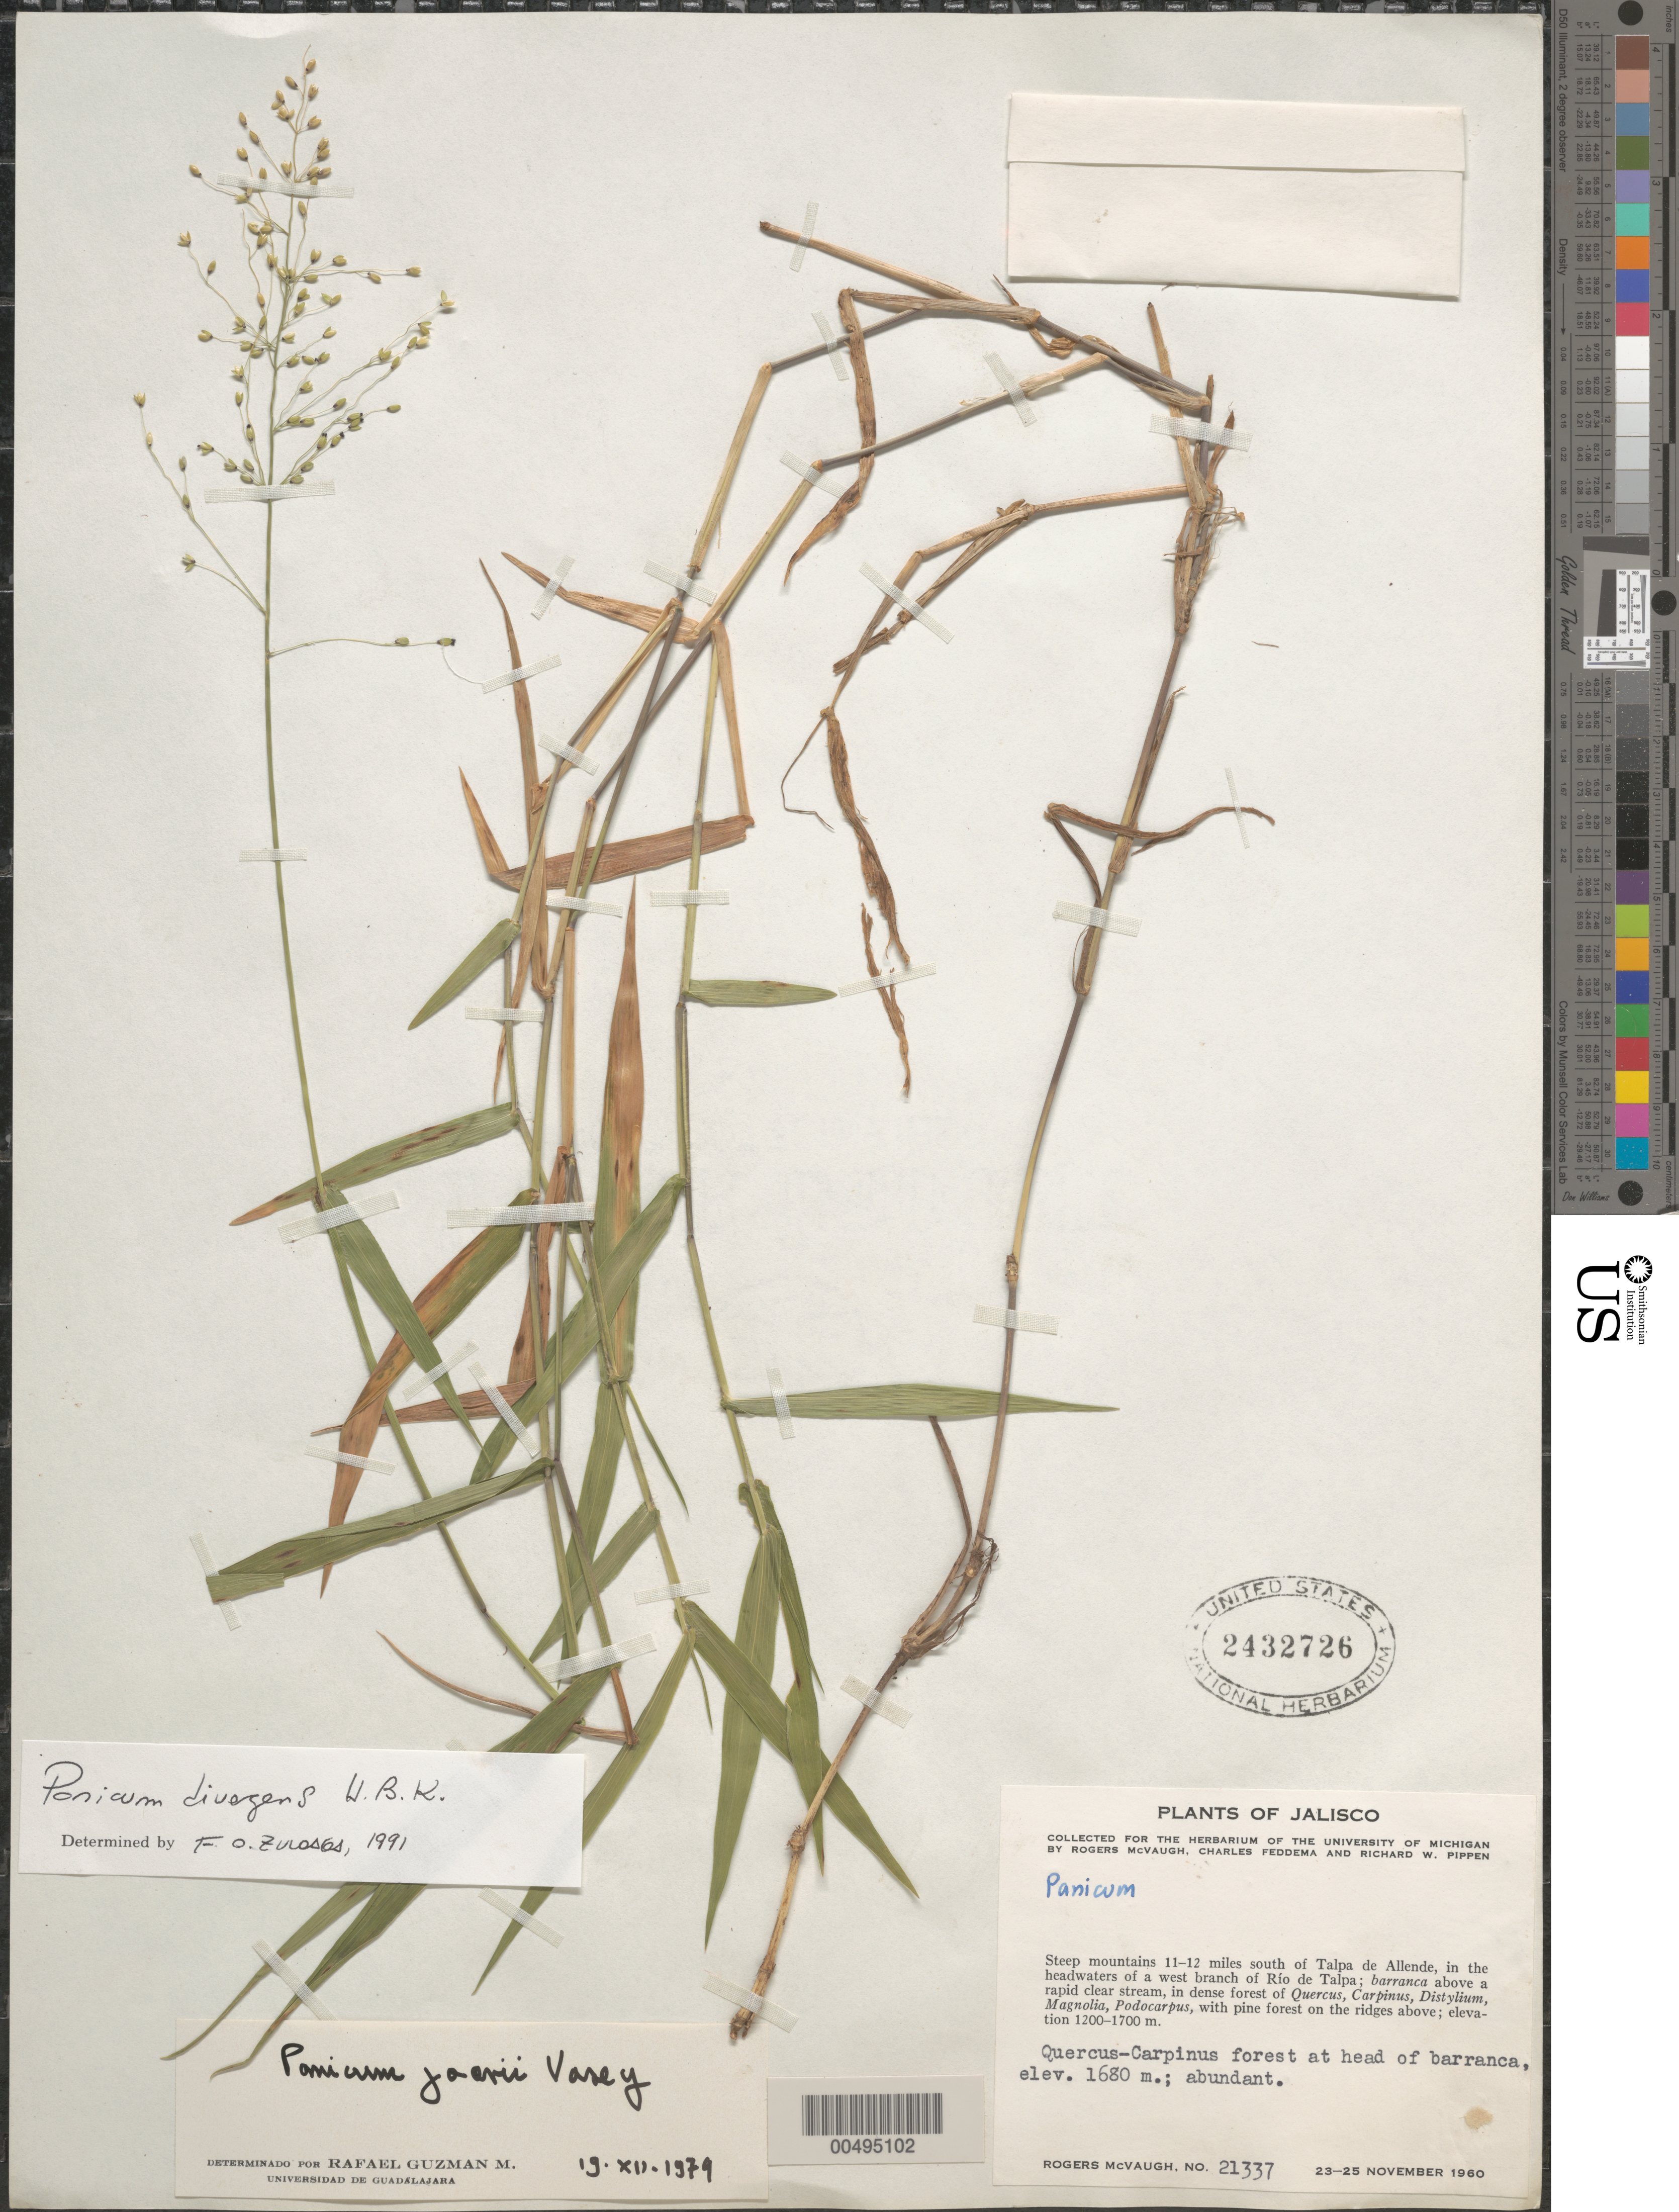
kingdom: Plantae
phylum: Tracheophyta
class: Liliopsida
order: Poales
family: Poaceae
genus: Panicum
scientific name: Panicum divergens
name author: Kunth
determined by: Zuloaga, F. O.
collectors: R. McVaugh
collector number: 21337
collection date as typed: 23 Nov 1960 to 25 Nov 1960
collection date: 1960-11-23/1960-11-25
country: Mexico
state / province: Jalisco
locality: Mtns 11-12 mi S of Talpa de Allende, in the headwaters of a W branch of Río de Talpa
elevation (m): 1680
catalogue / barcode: US 2432726